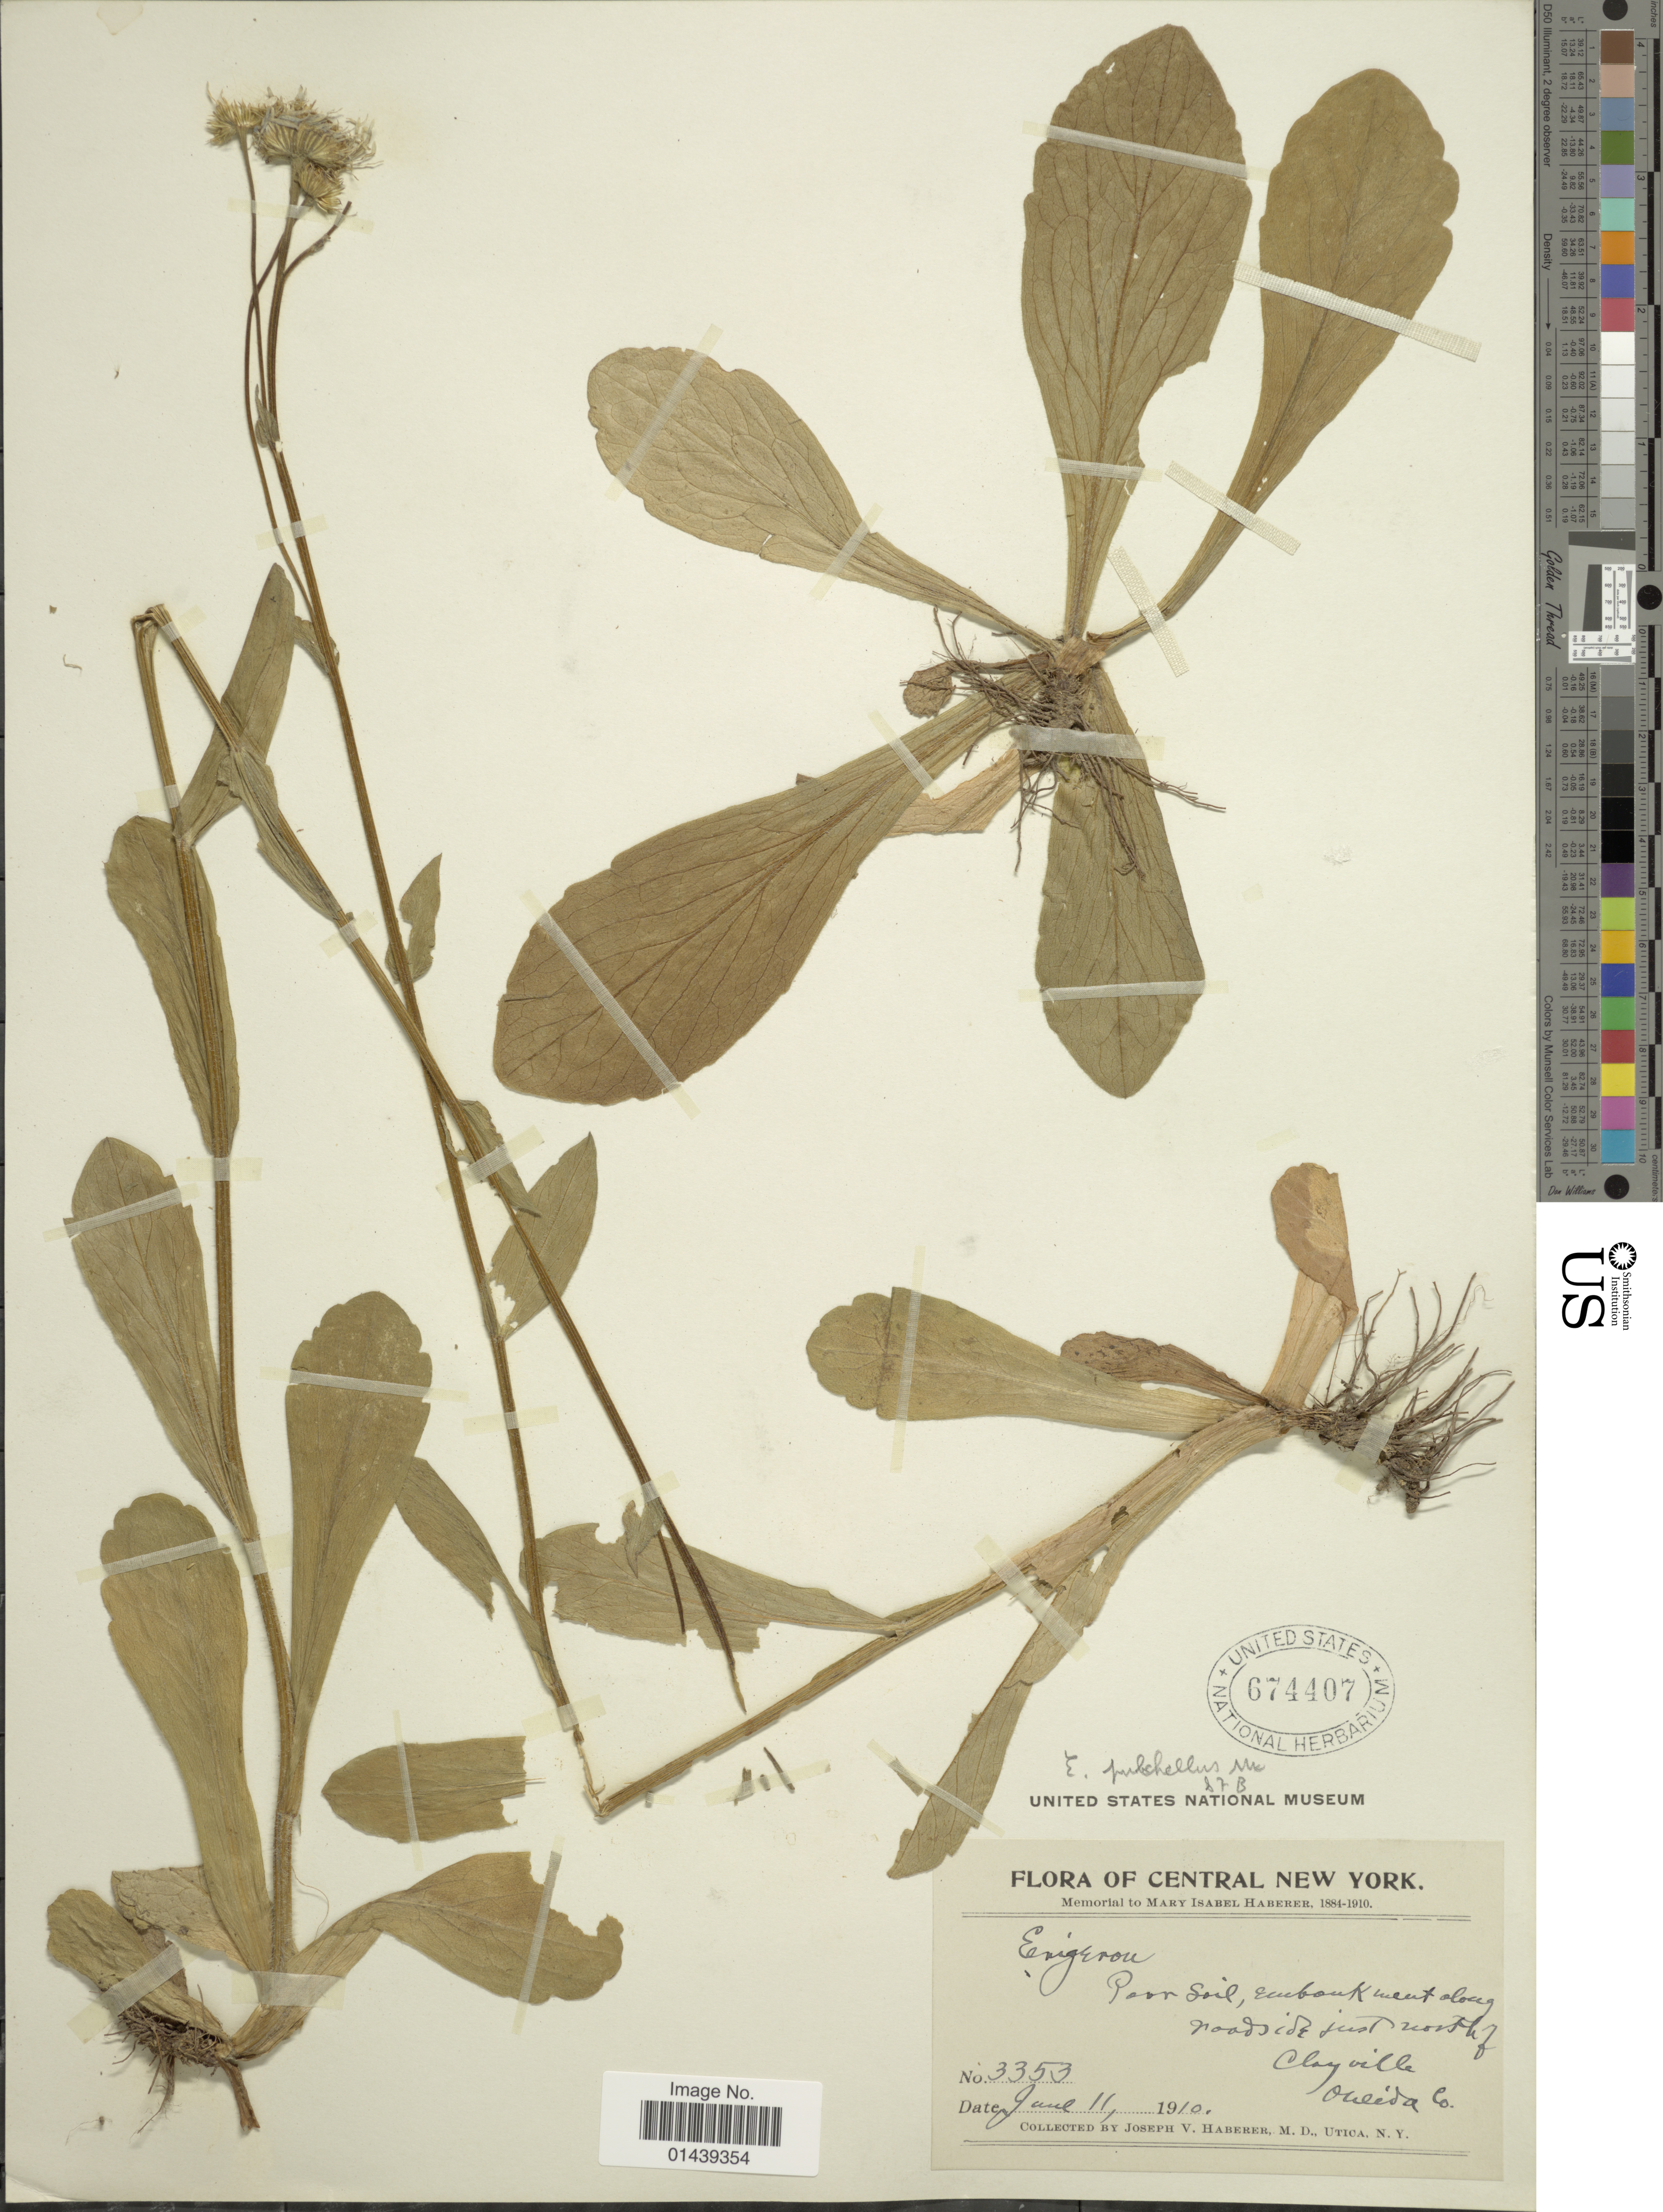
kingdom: Plantae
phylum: Tracheophyta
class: Magnoliopsida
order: Asterales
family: Asteraceae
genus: Erigeron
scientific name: Erigeron pulchellus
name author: Michx.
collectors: J. V. Haberer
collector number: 3353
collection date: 1910-06-11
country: United States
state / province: New York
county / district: Oneida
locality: Central New York. along roadside just north of Clayville. Oneida Co.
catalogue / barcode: US 674407